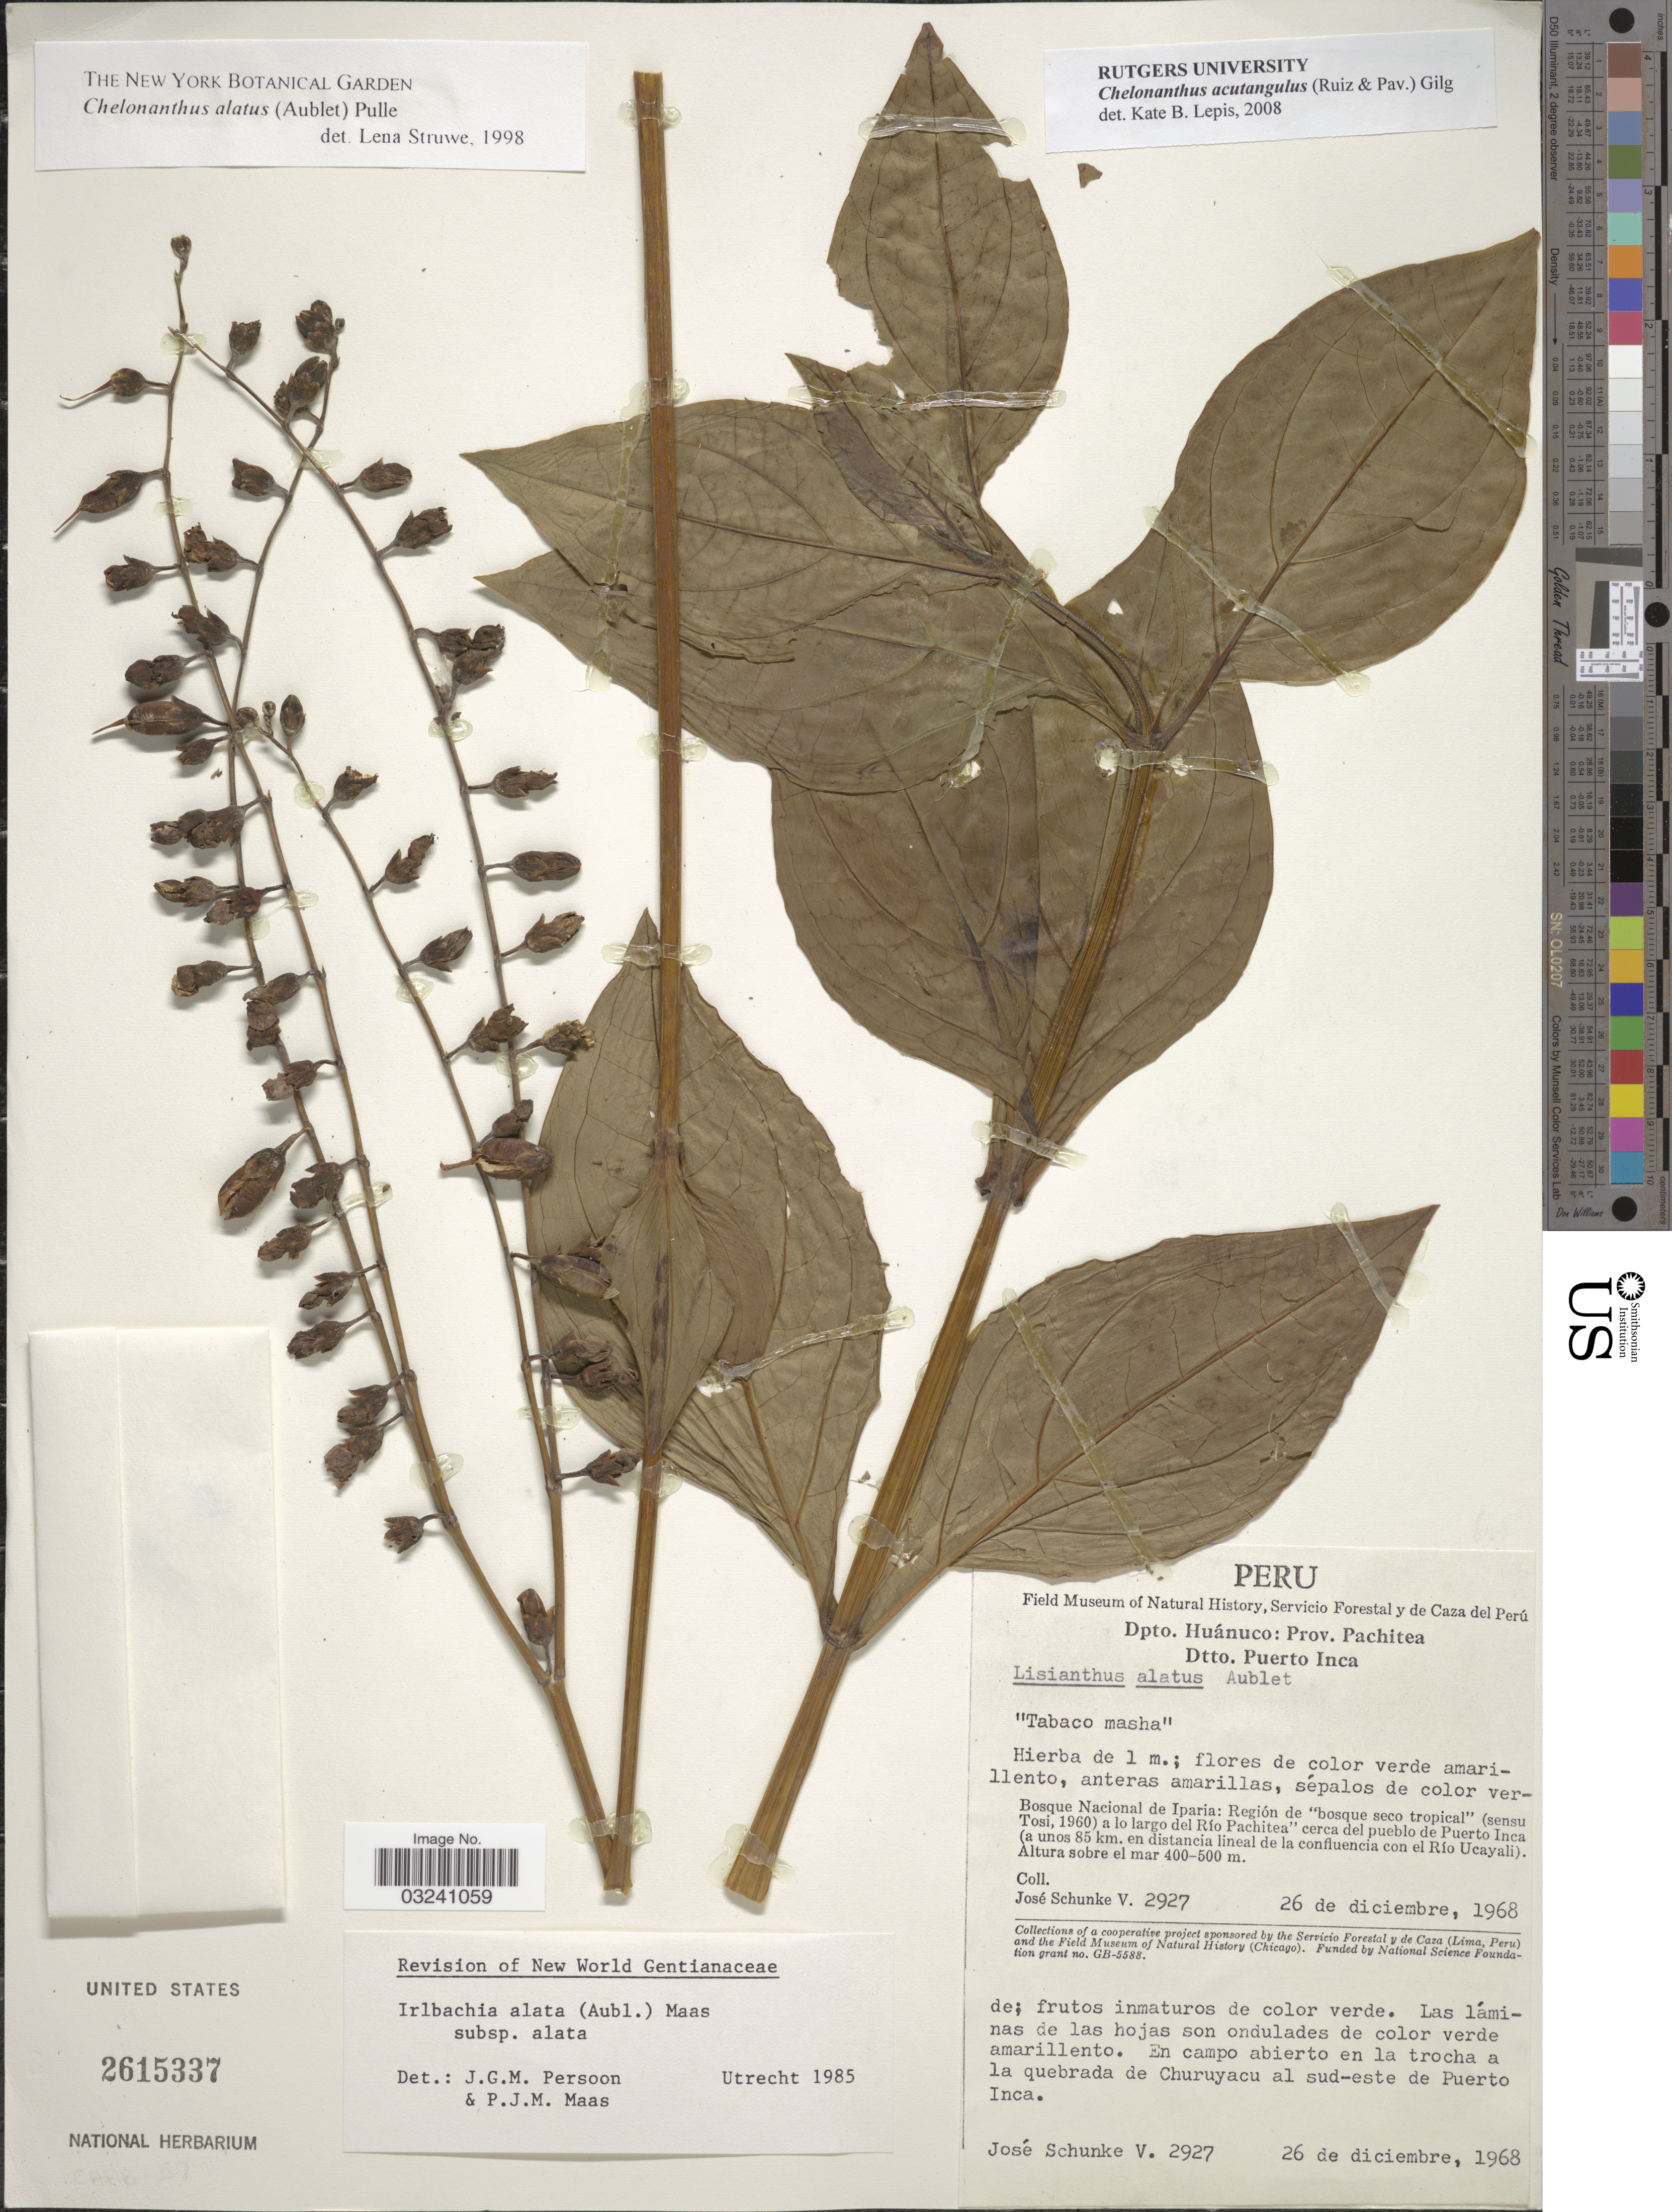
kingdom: Plantae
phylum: Tracheophyta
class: Magnoliopsida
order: Gentianales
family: Gentianaceae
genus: Chelonanthus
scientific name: Chelonanthus acutangulus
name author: (Ruiz & Pav.) Gilg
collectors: J. Schunke Vigo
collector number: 2927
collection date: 1968-12-26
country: Peru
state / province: Huánuco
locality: Dpto. Huánuco: Prov. Pachitea. Dtto. Puerto Inca. Bosque Nacional de Iparia: Región de "bosque seco tropical" a lo largo del Río Pachitea cerca del pueblo de Puerto Inca (a unos 85 km. en distancia lineal de la confluencia con el Río Ucayali). En campo abierto en la trocha a la quebrada de Churuyacu al sud-este de Puerto Inca.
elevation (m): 400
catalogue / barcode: US 2615337